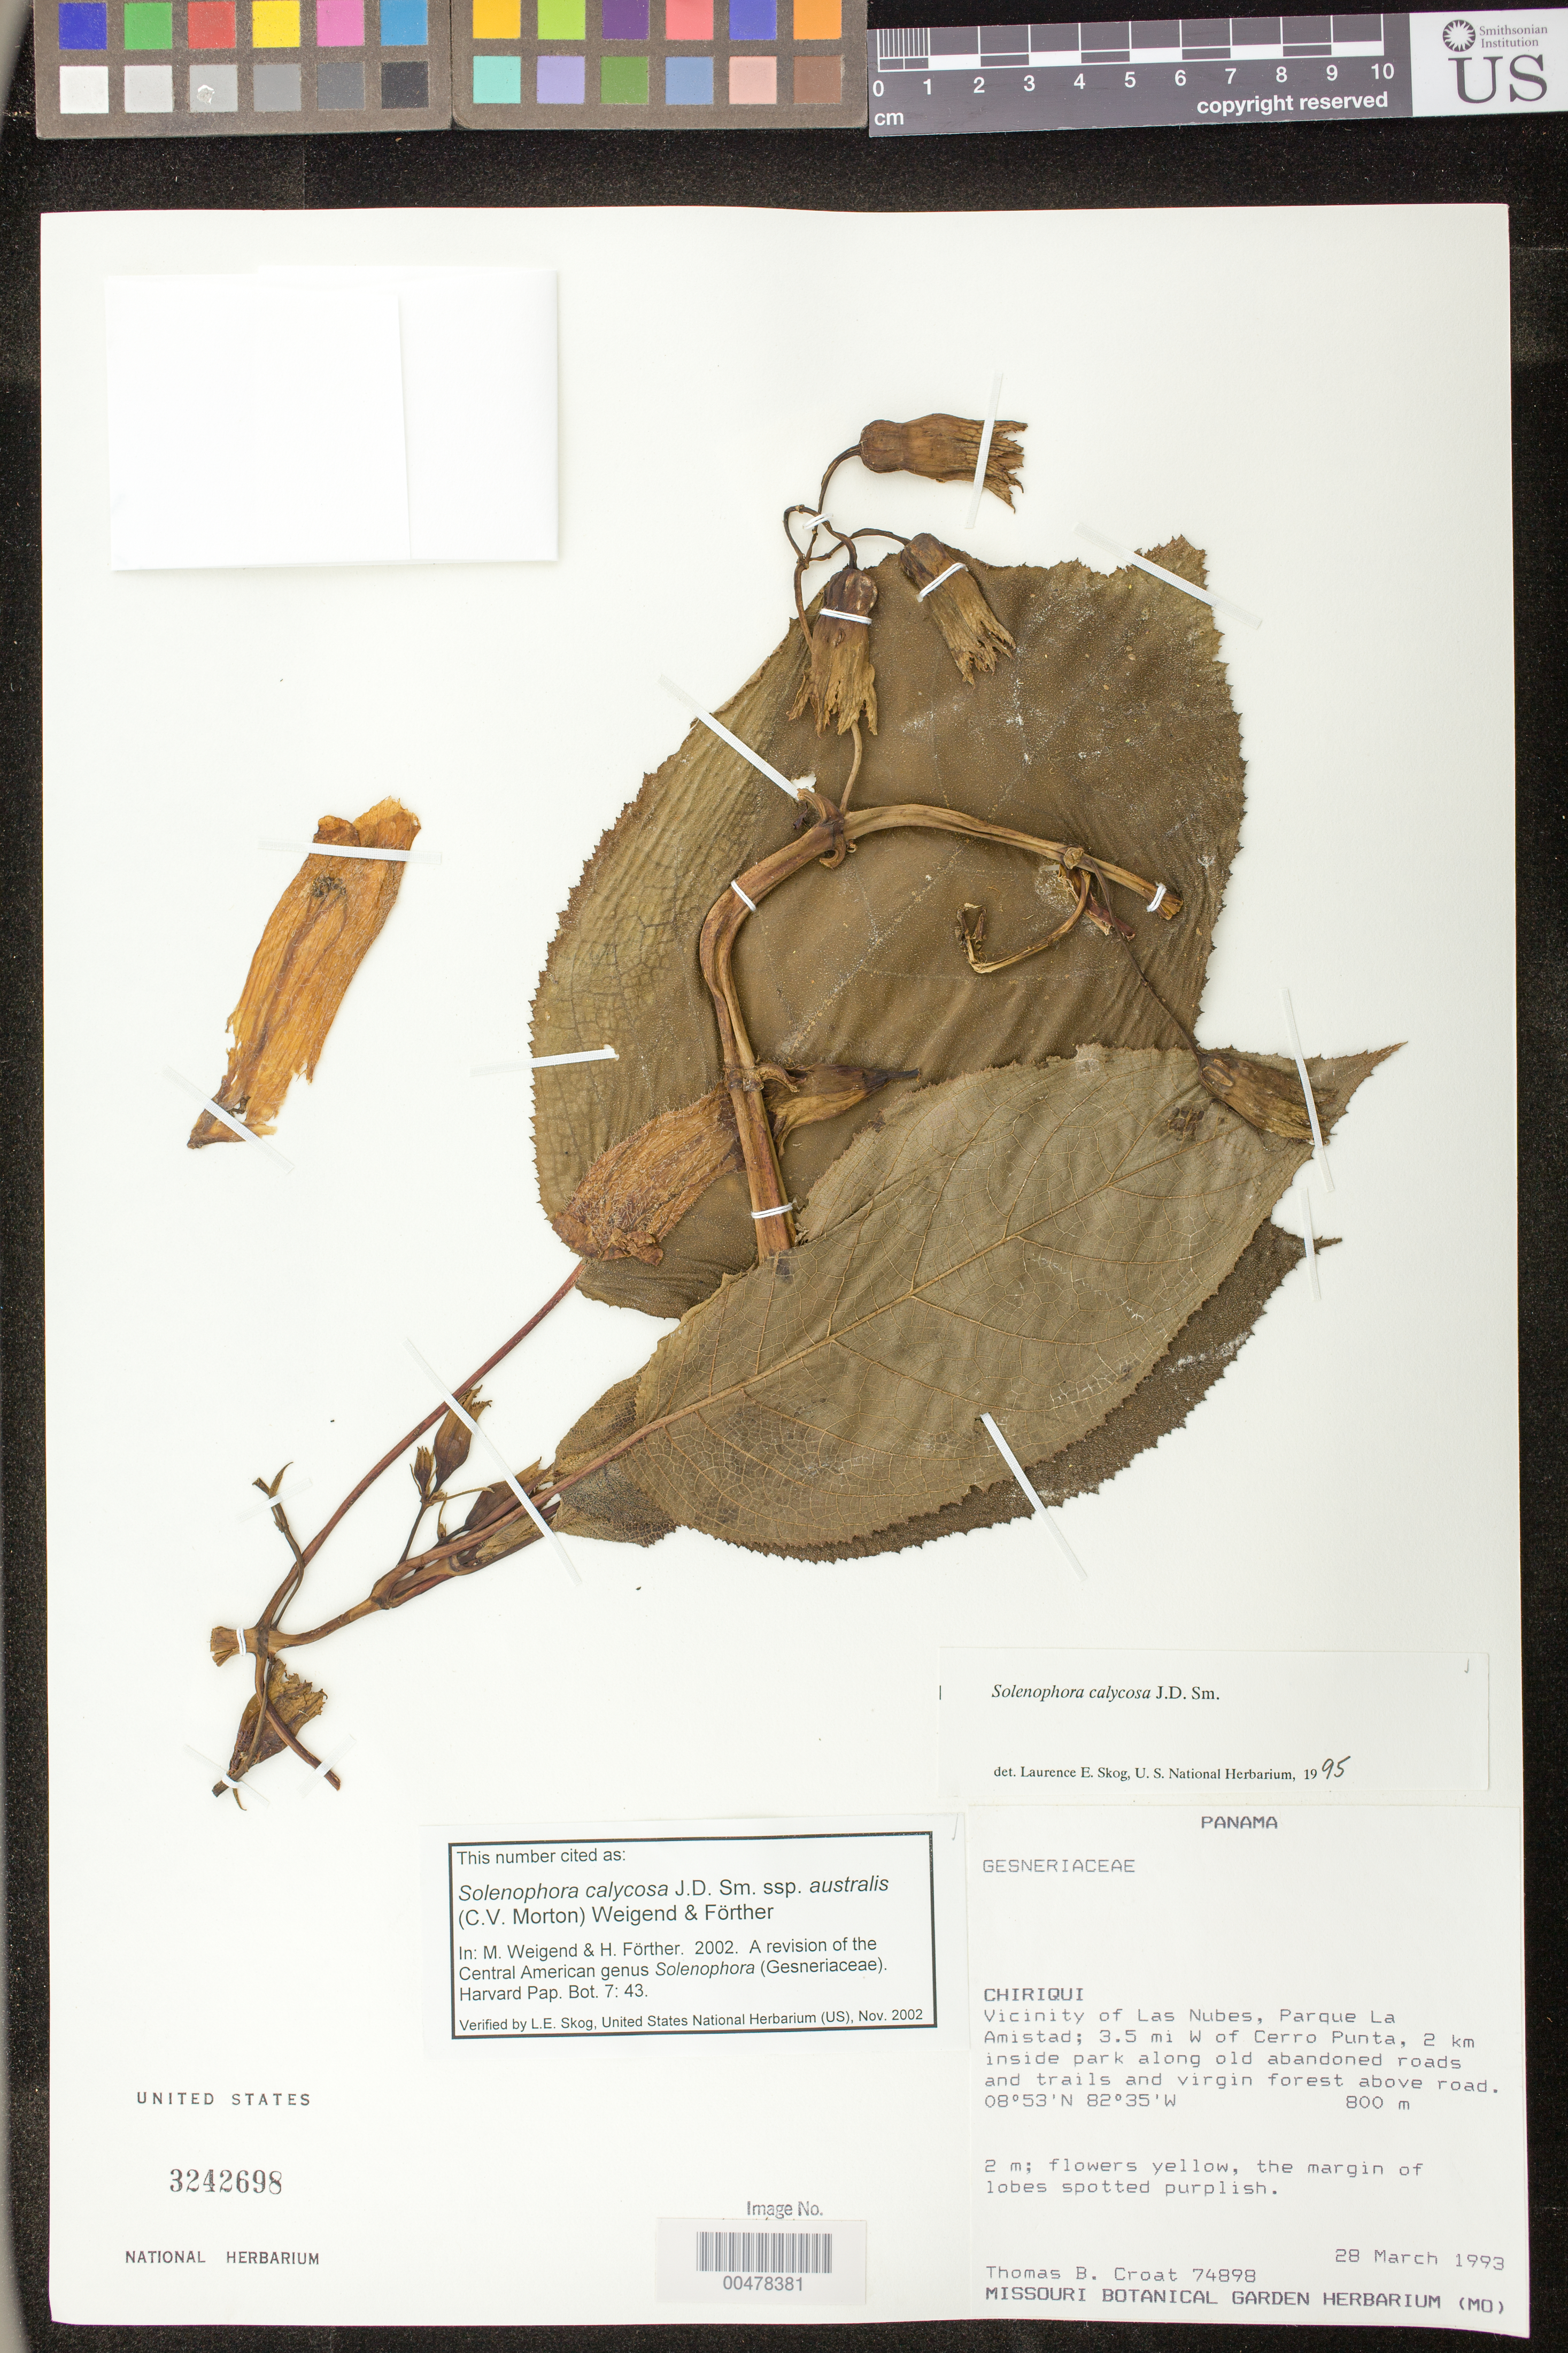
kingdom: Plantae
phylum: Tracheophyta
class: Magnoliopsida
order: Lamiales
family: Gesneriaceae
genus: Solenophora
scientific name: Solenophora calycosa subsp. australis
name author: (C.V. Morton) Weigend & Förther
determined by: Weigend; Förther, Harald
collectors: T. B. Croat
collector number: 74898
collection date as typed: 28 Mar 1993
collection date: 1993-03-28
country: Panama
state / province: Chiriquí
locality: Vicinity of Las Nubes, Parque La Amistad; 3.5 mi W of Cerro Punta, 2 km inside park along old abandoned roads and trails and virgin forest above road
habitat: along old abandoned roads and trails and virgin forest above road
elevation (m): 800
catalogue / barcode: US 3242698